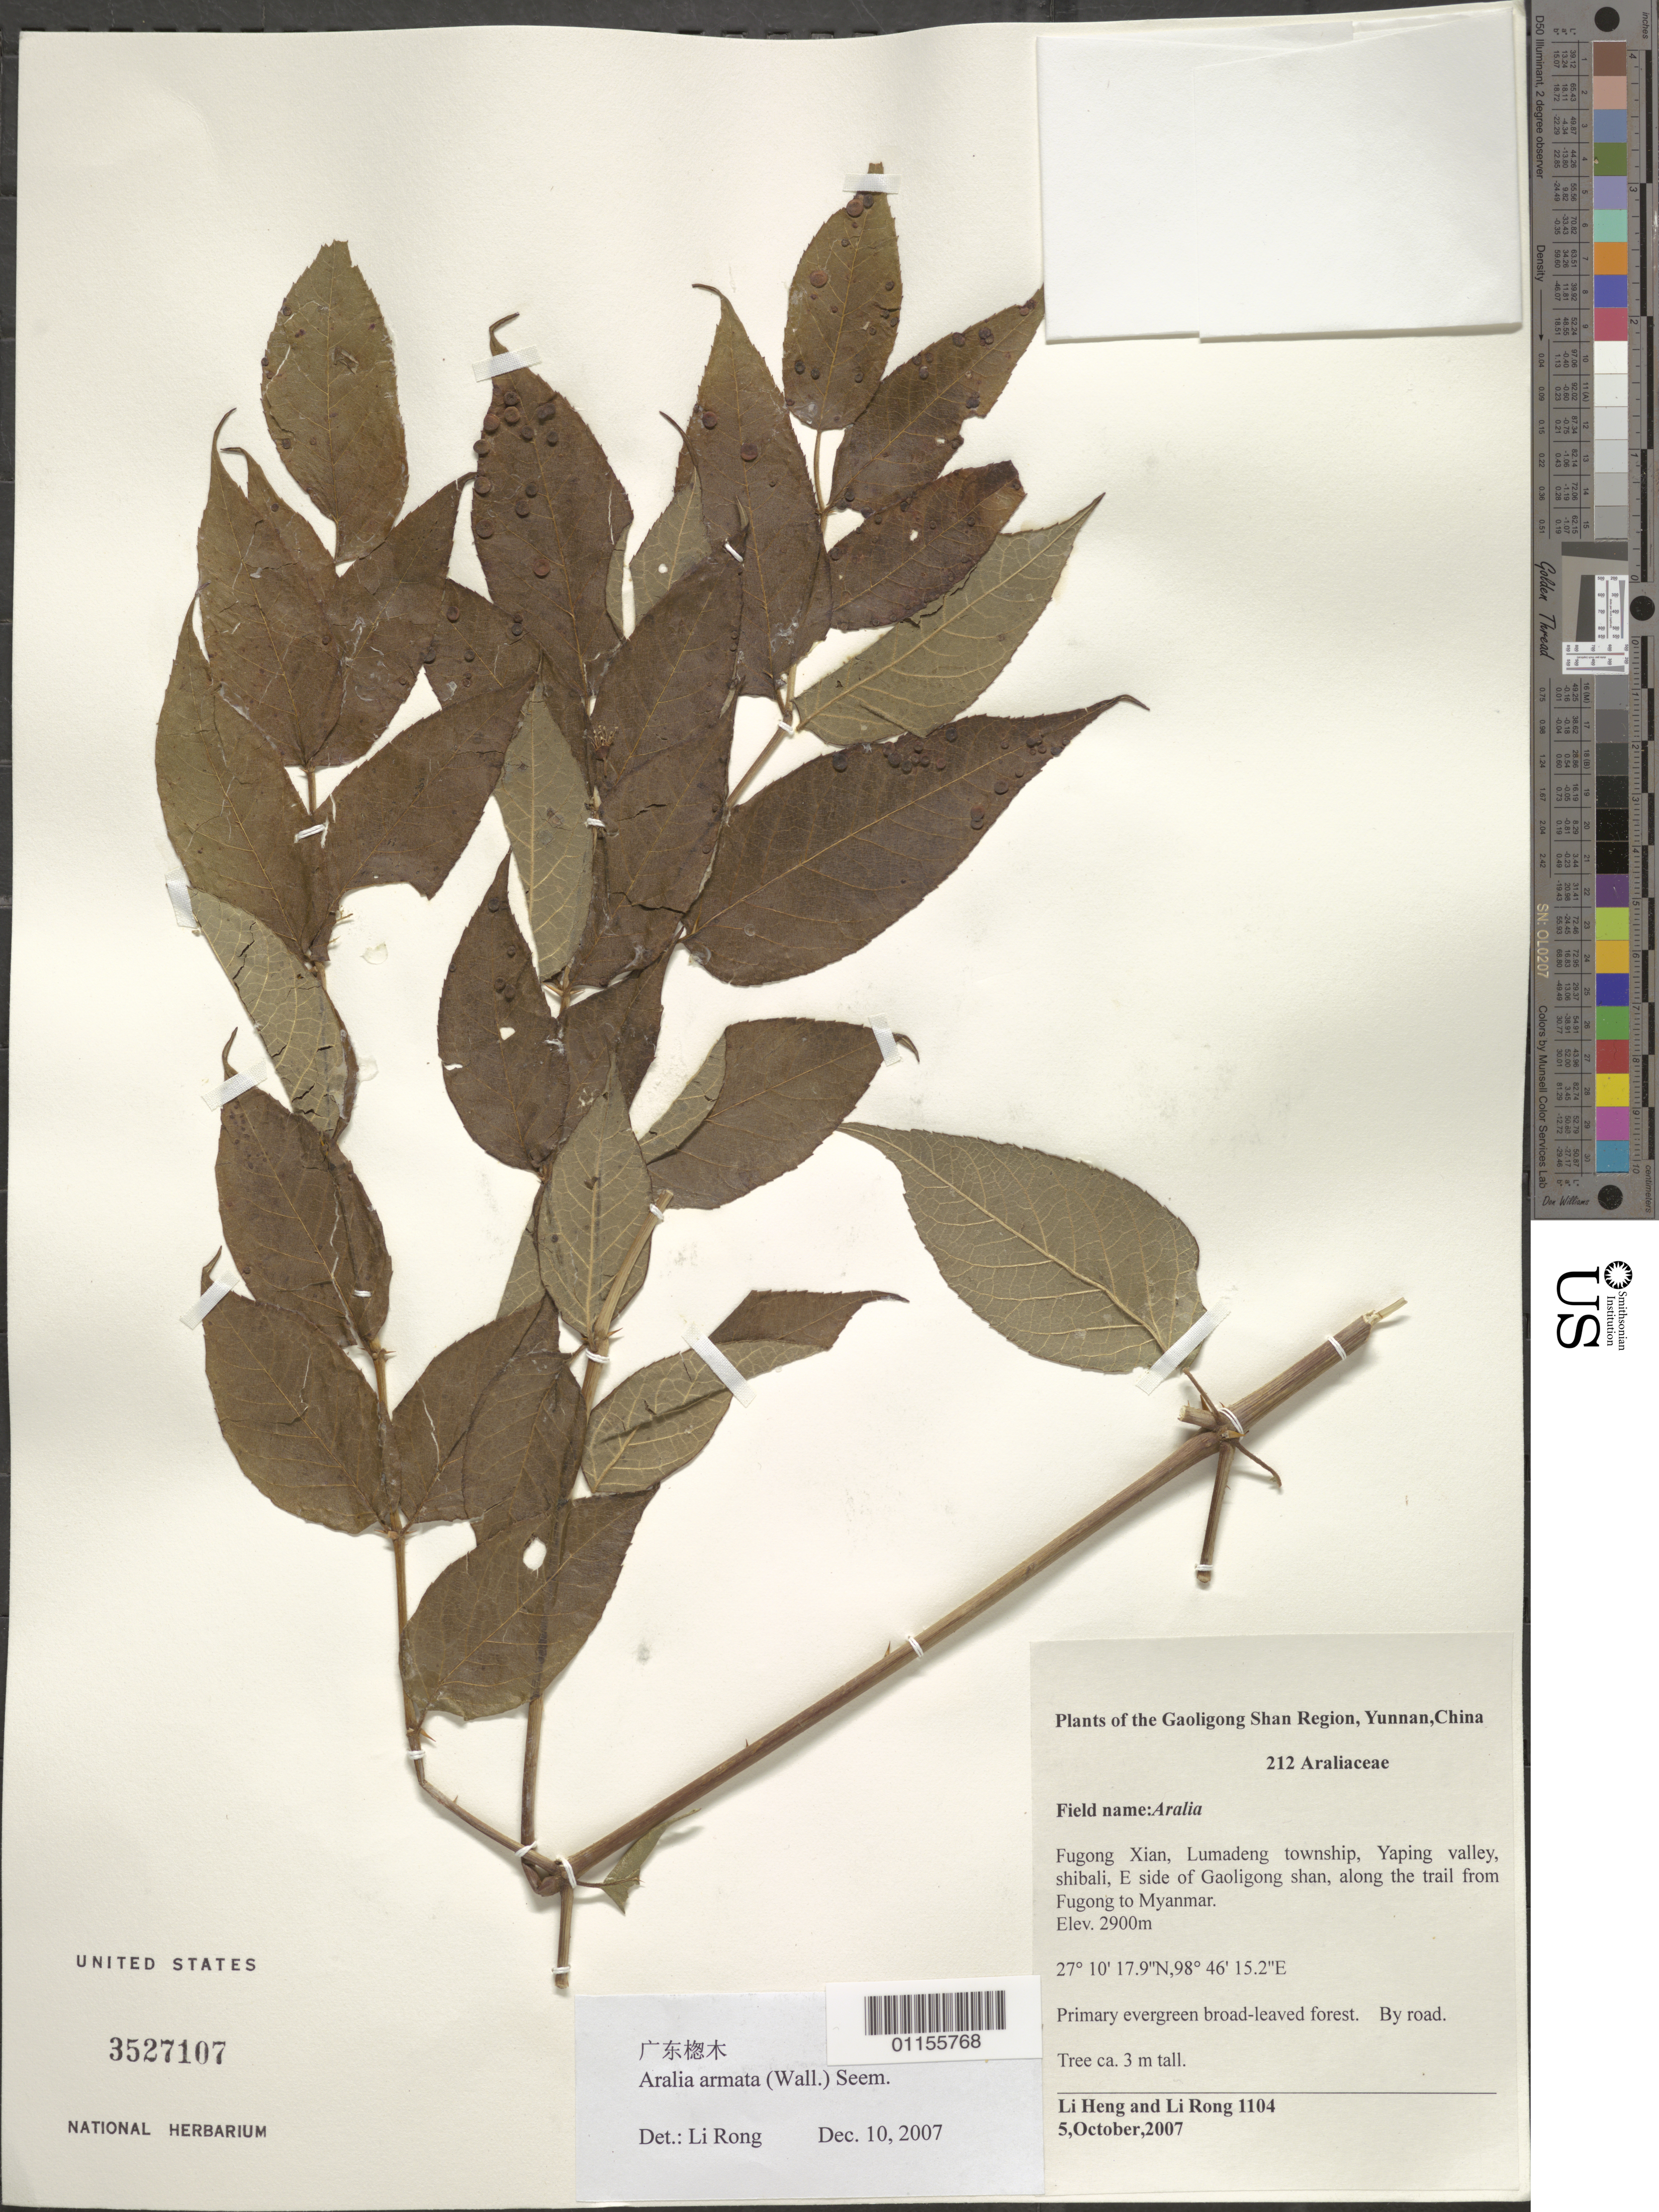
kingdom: Plantae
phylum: Tracheophyta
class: Magnoliopsida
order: Apiales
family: Araliaceae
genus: Aralia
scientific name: Aralia armata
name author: (Wall.) Seem.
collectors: L. Heng & R. Li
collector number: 1104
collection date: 2007-10-05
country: China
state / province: Yunnan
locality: Fugong Xian, Lumadeng township, Yaping valley, shibali, E side of Gaoligong shan, along the trail from Fugong to Myanmar.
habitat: Primary evergreen broad-leaved forest. By road. Tree.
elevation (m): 2900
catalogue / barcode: US 3527107